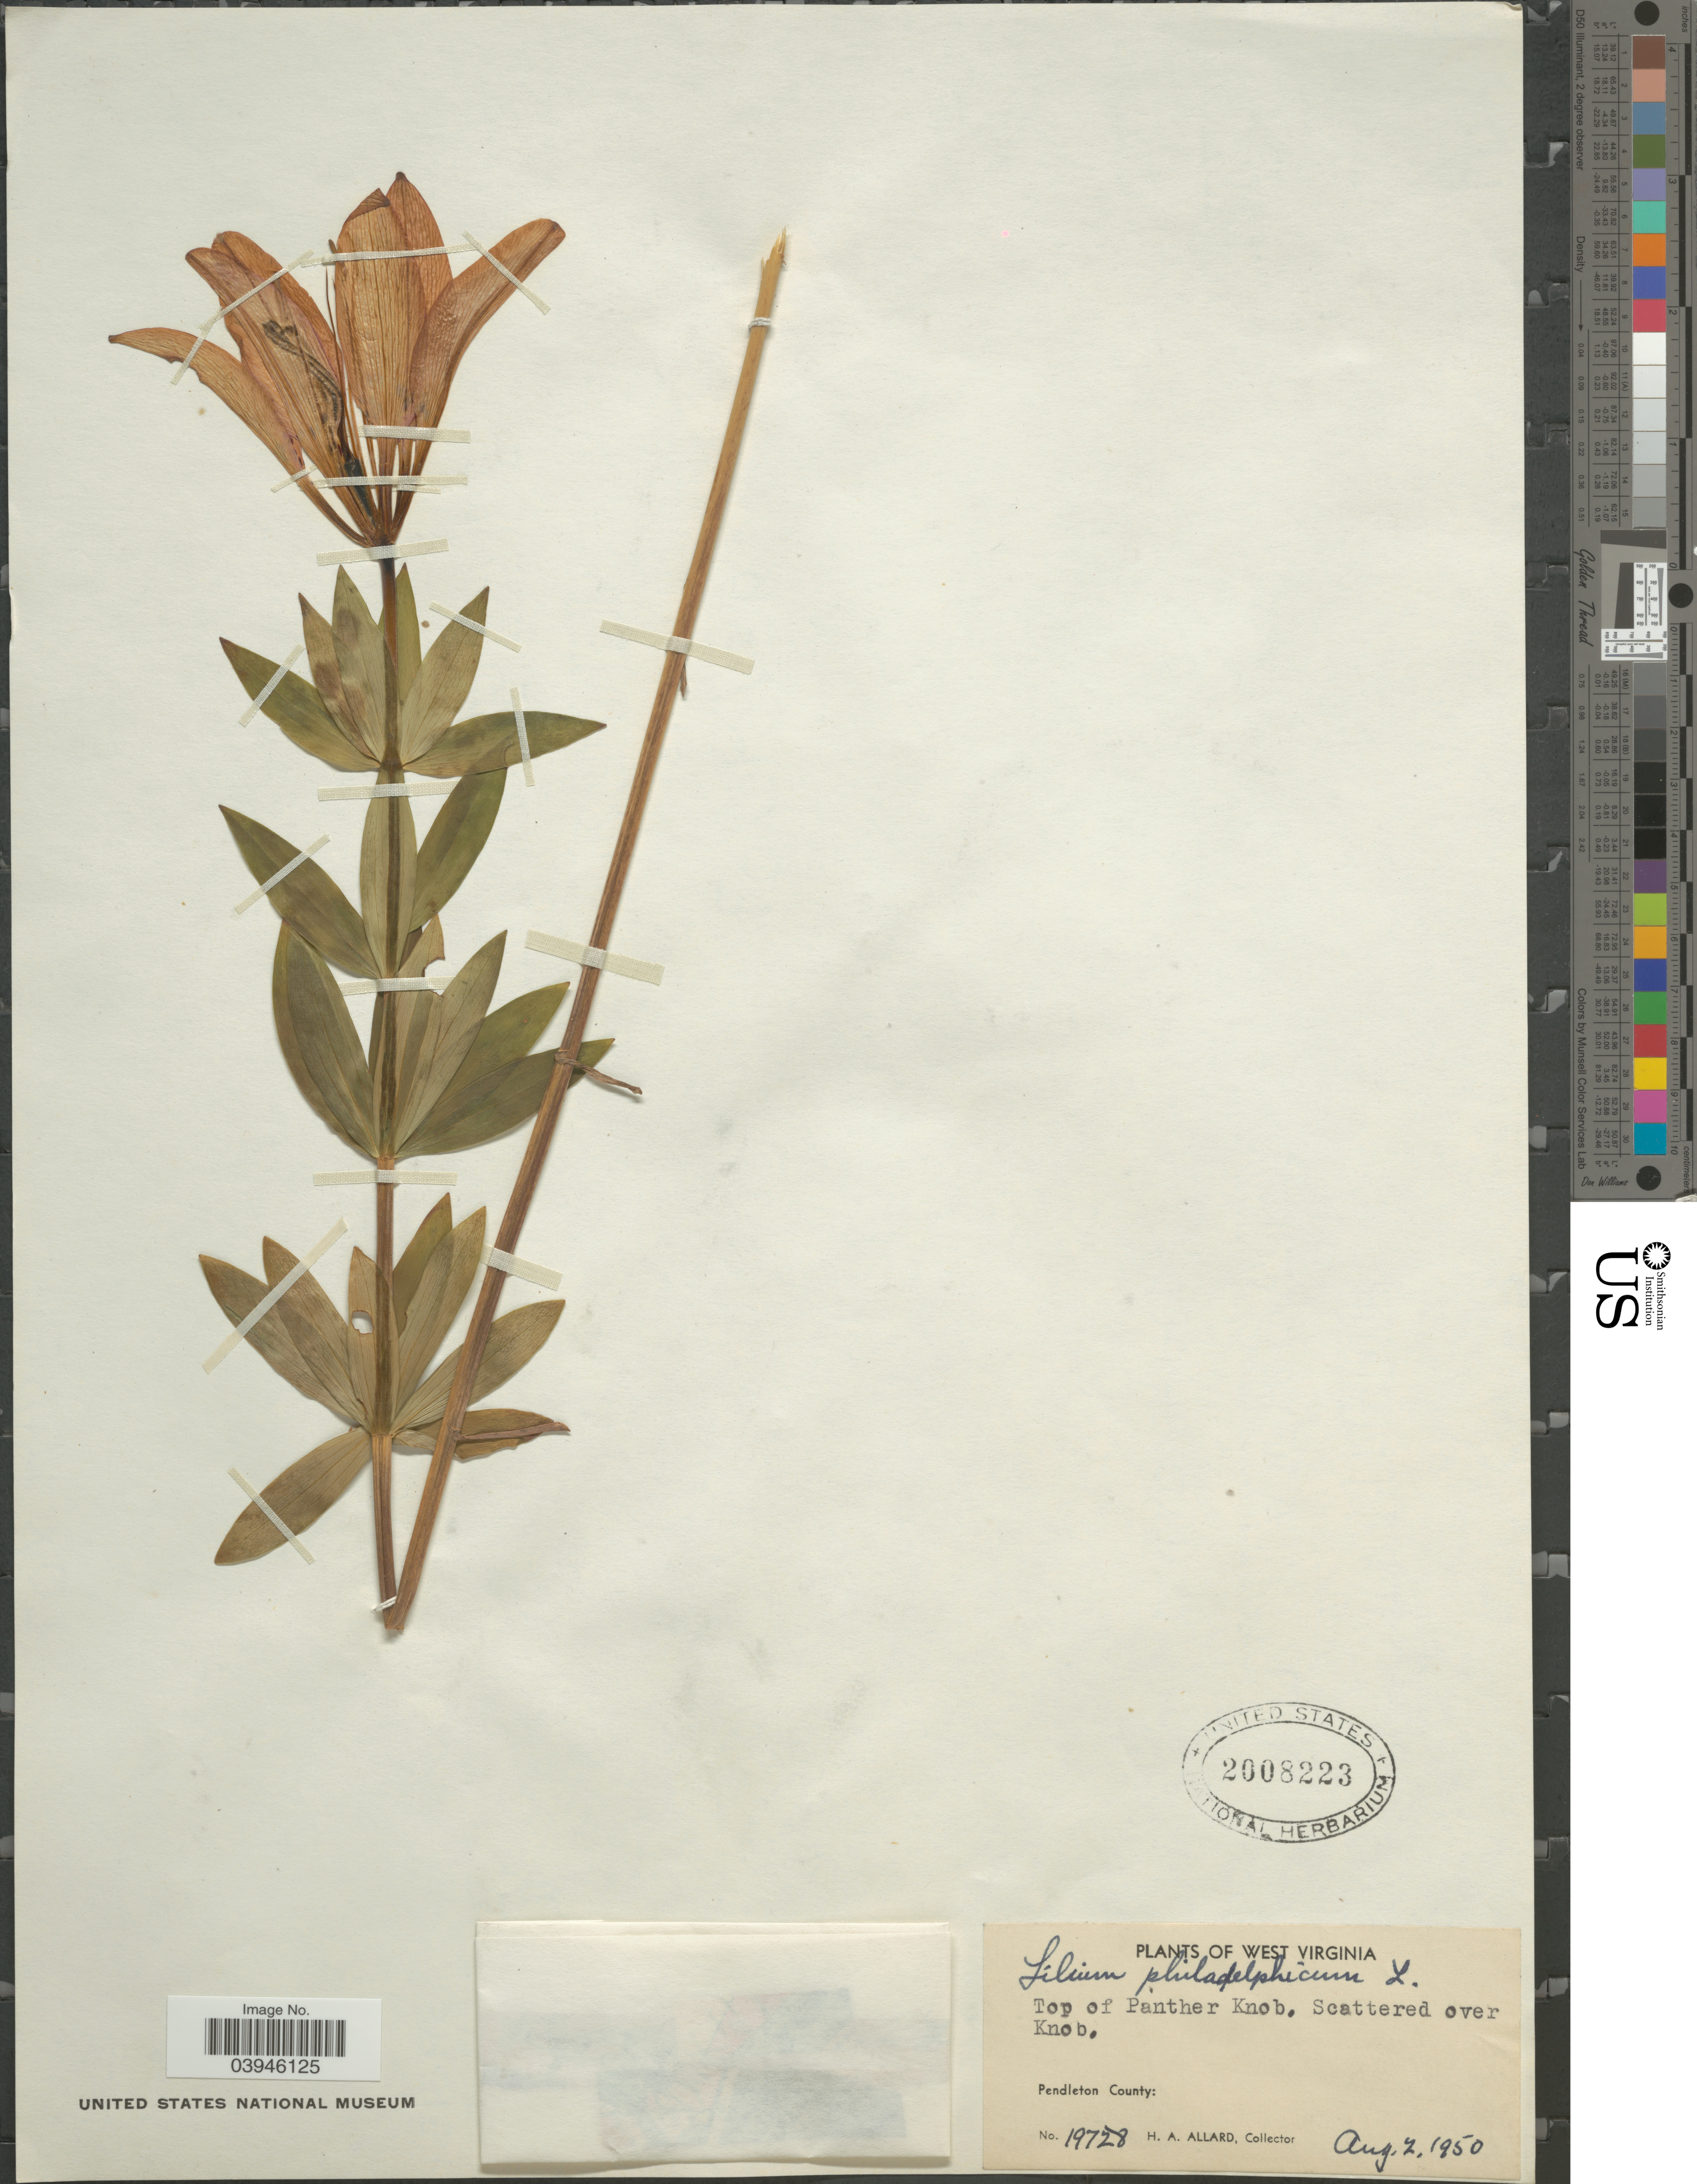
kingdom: Plantae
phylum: Tracheophyta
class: Liliopsida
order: Liliales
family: Liliaceae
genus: Lilium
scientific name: Lilium philadelphicum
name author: L.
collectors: H. A. Allard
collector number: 19728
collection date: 1950-08-02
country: United States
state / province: West Virginia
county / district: Pendleton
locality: Top of Panther Knob, Scattered over Knob. Pendleton County.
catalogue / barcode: US 2008223